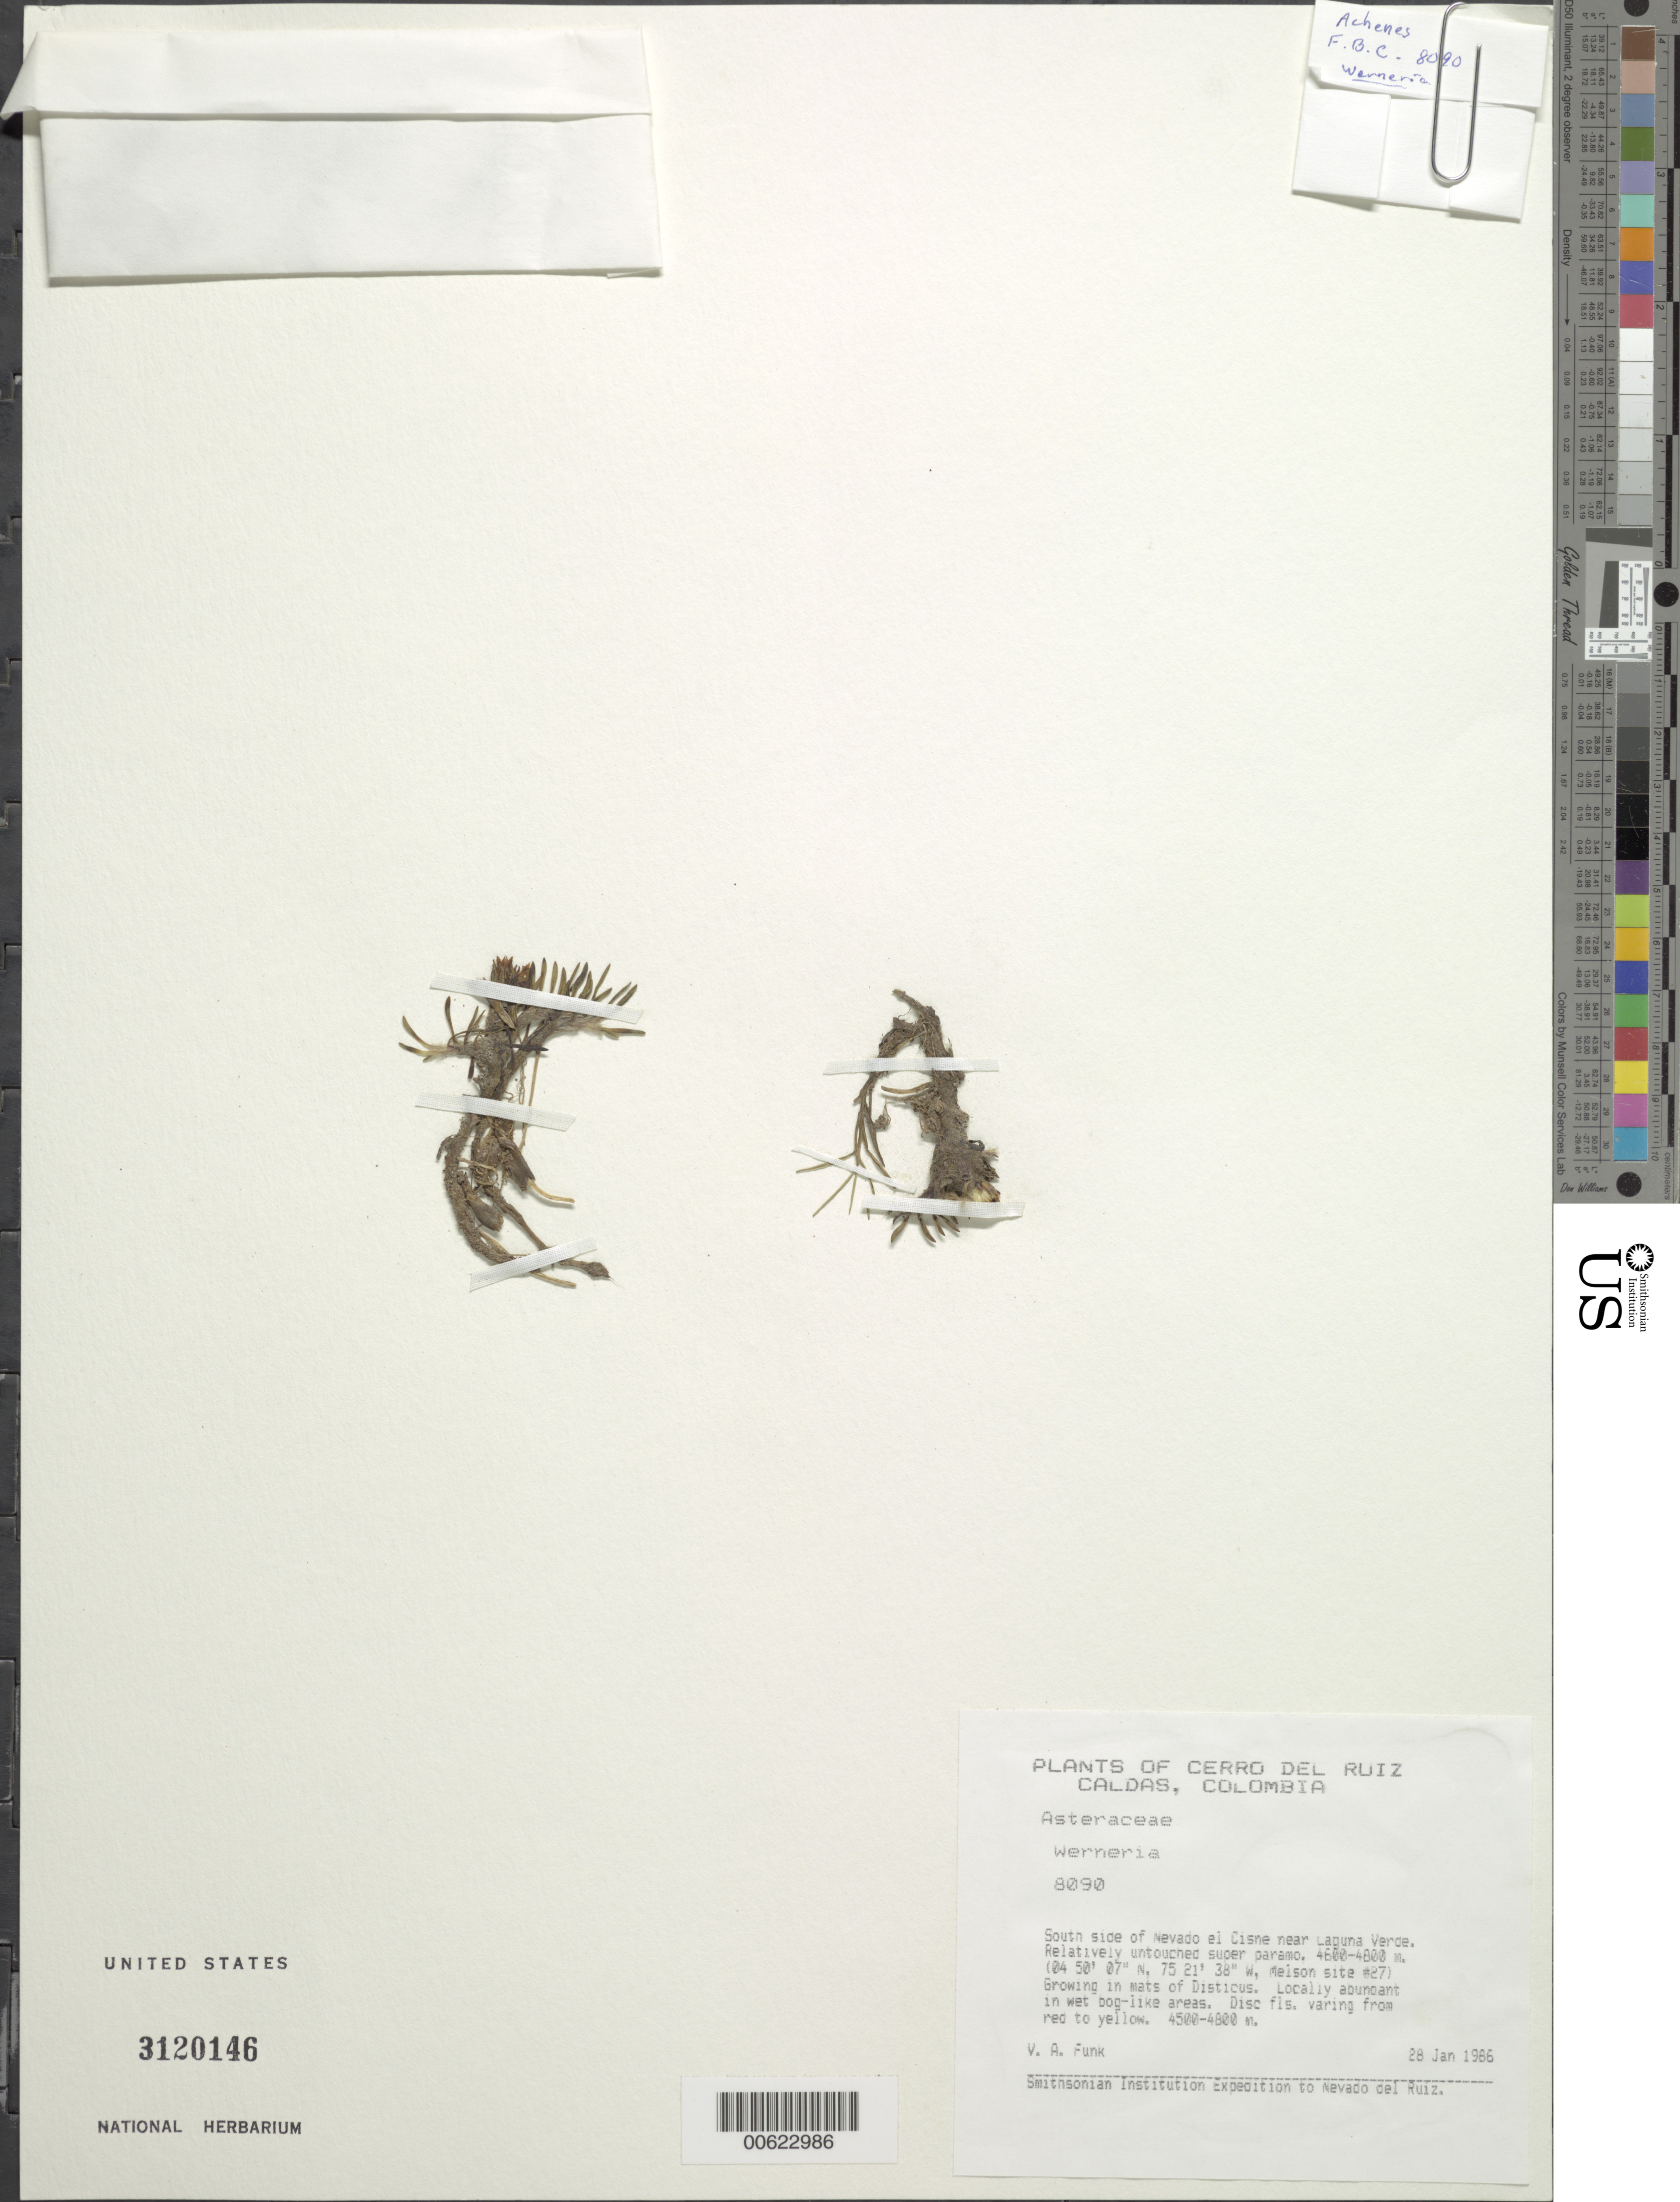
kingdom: Plantae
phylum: Tracheophyta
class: Magnoliopsida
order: Asterales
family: Asteraceae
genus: Werneria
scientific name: Werneria pygmaea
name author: Gillies ex Hook. & Arn.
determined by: Calvo, Joel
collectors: V. Funk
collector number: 8090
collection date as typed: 28-Jan-86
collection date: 1986-01-28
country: Colombia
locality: Dpto. Caldas, South side of Nevado el Cisne near Laguna Verde, 4600-4800m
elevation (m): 4700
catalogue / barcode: US 3120146